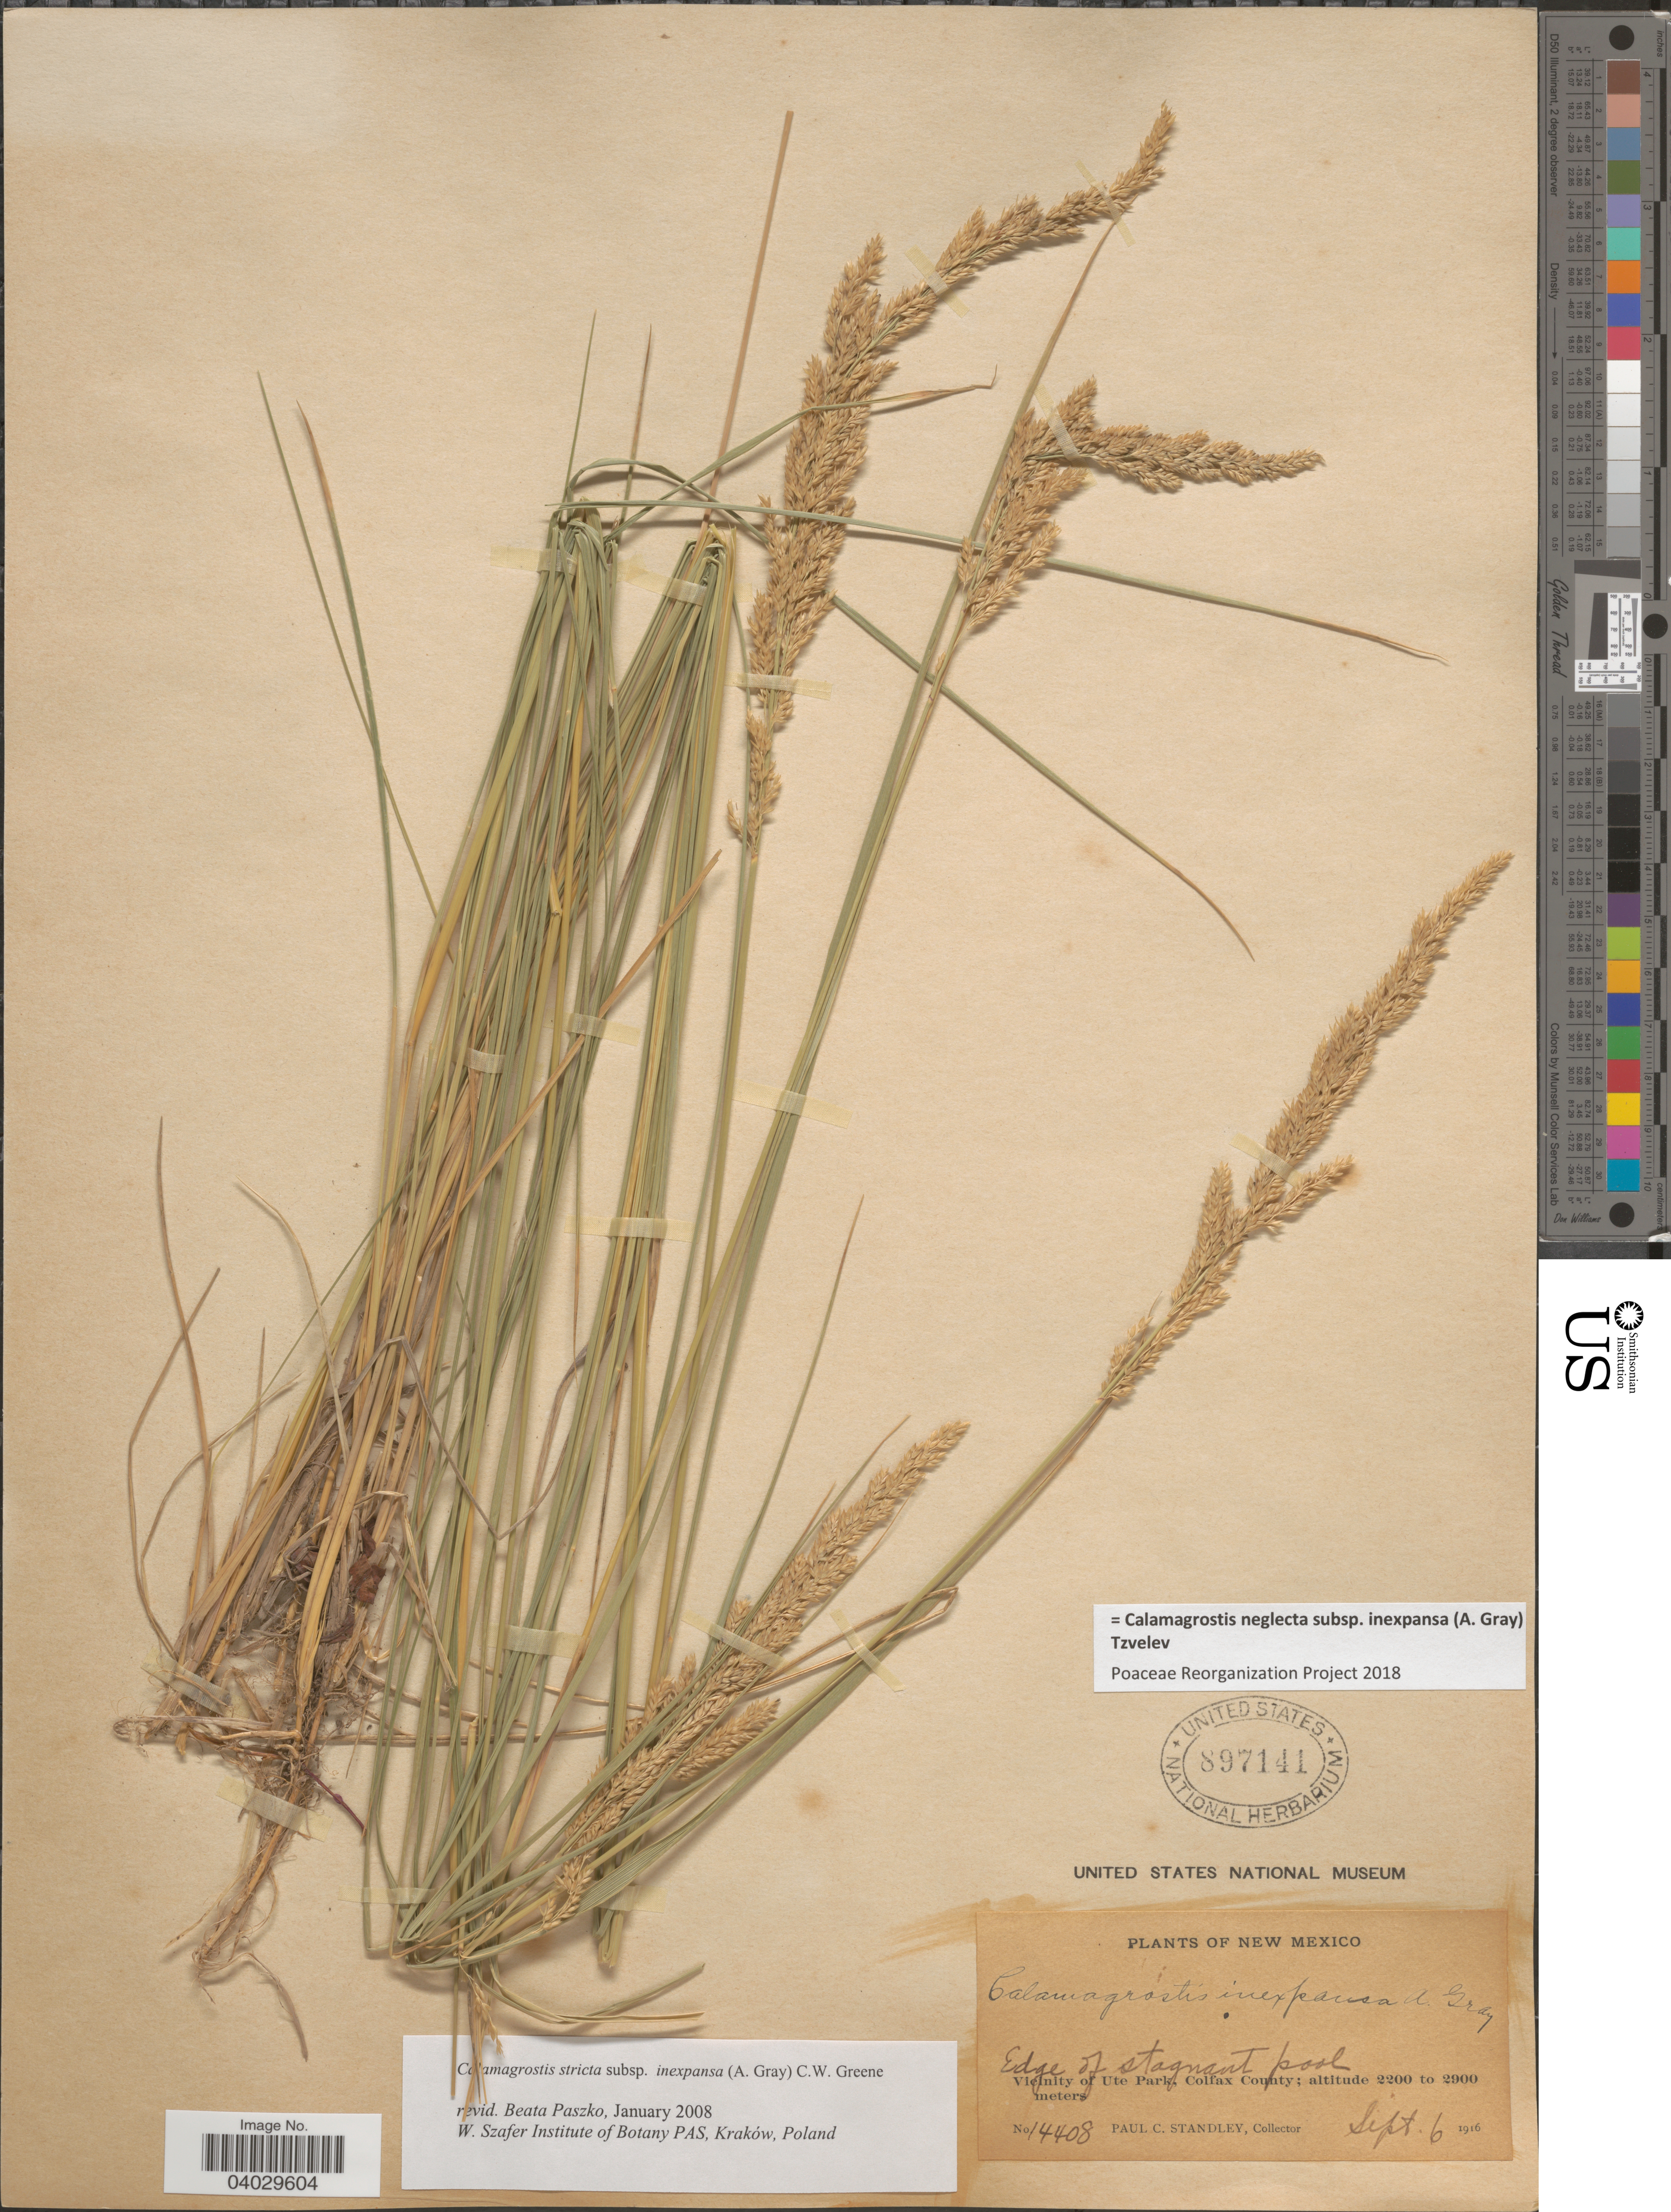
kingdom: Plantae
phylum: Tracheophyta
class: Liliopsida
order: Poales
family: Poaceae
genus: Calamagrostis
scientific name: Calamagrostis neglecta subsp. inexpansa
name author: (A. Gray) Tzvelev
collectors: P. C. Standley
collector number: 14408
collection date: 1916-09-06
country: United States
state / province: New Mexico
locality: Vicinity of Ute Park, Colfax County.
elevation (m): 2200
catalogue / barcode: US 897141